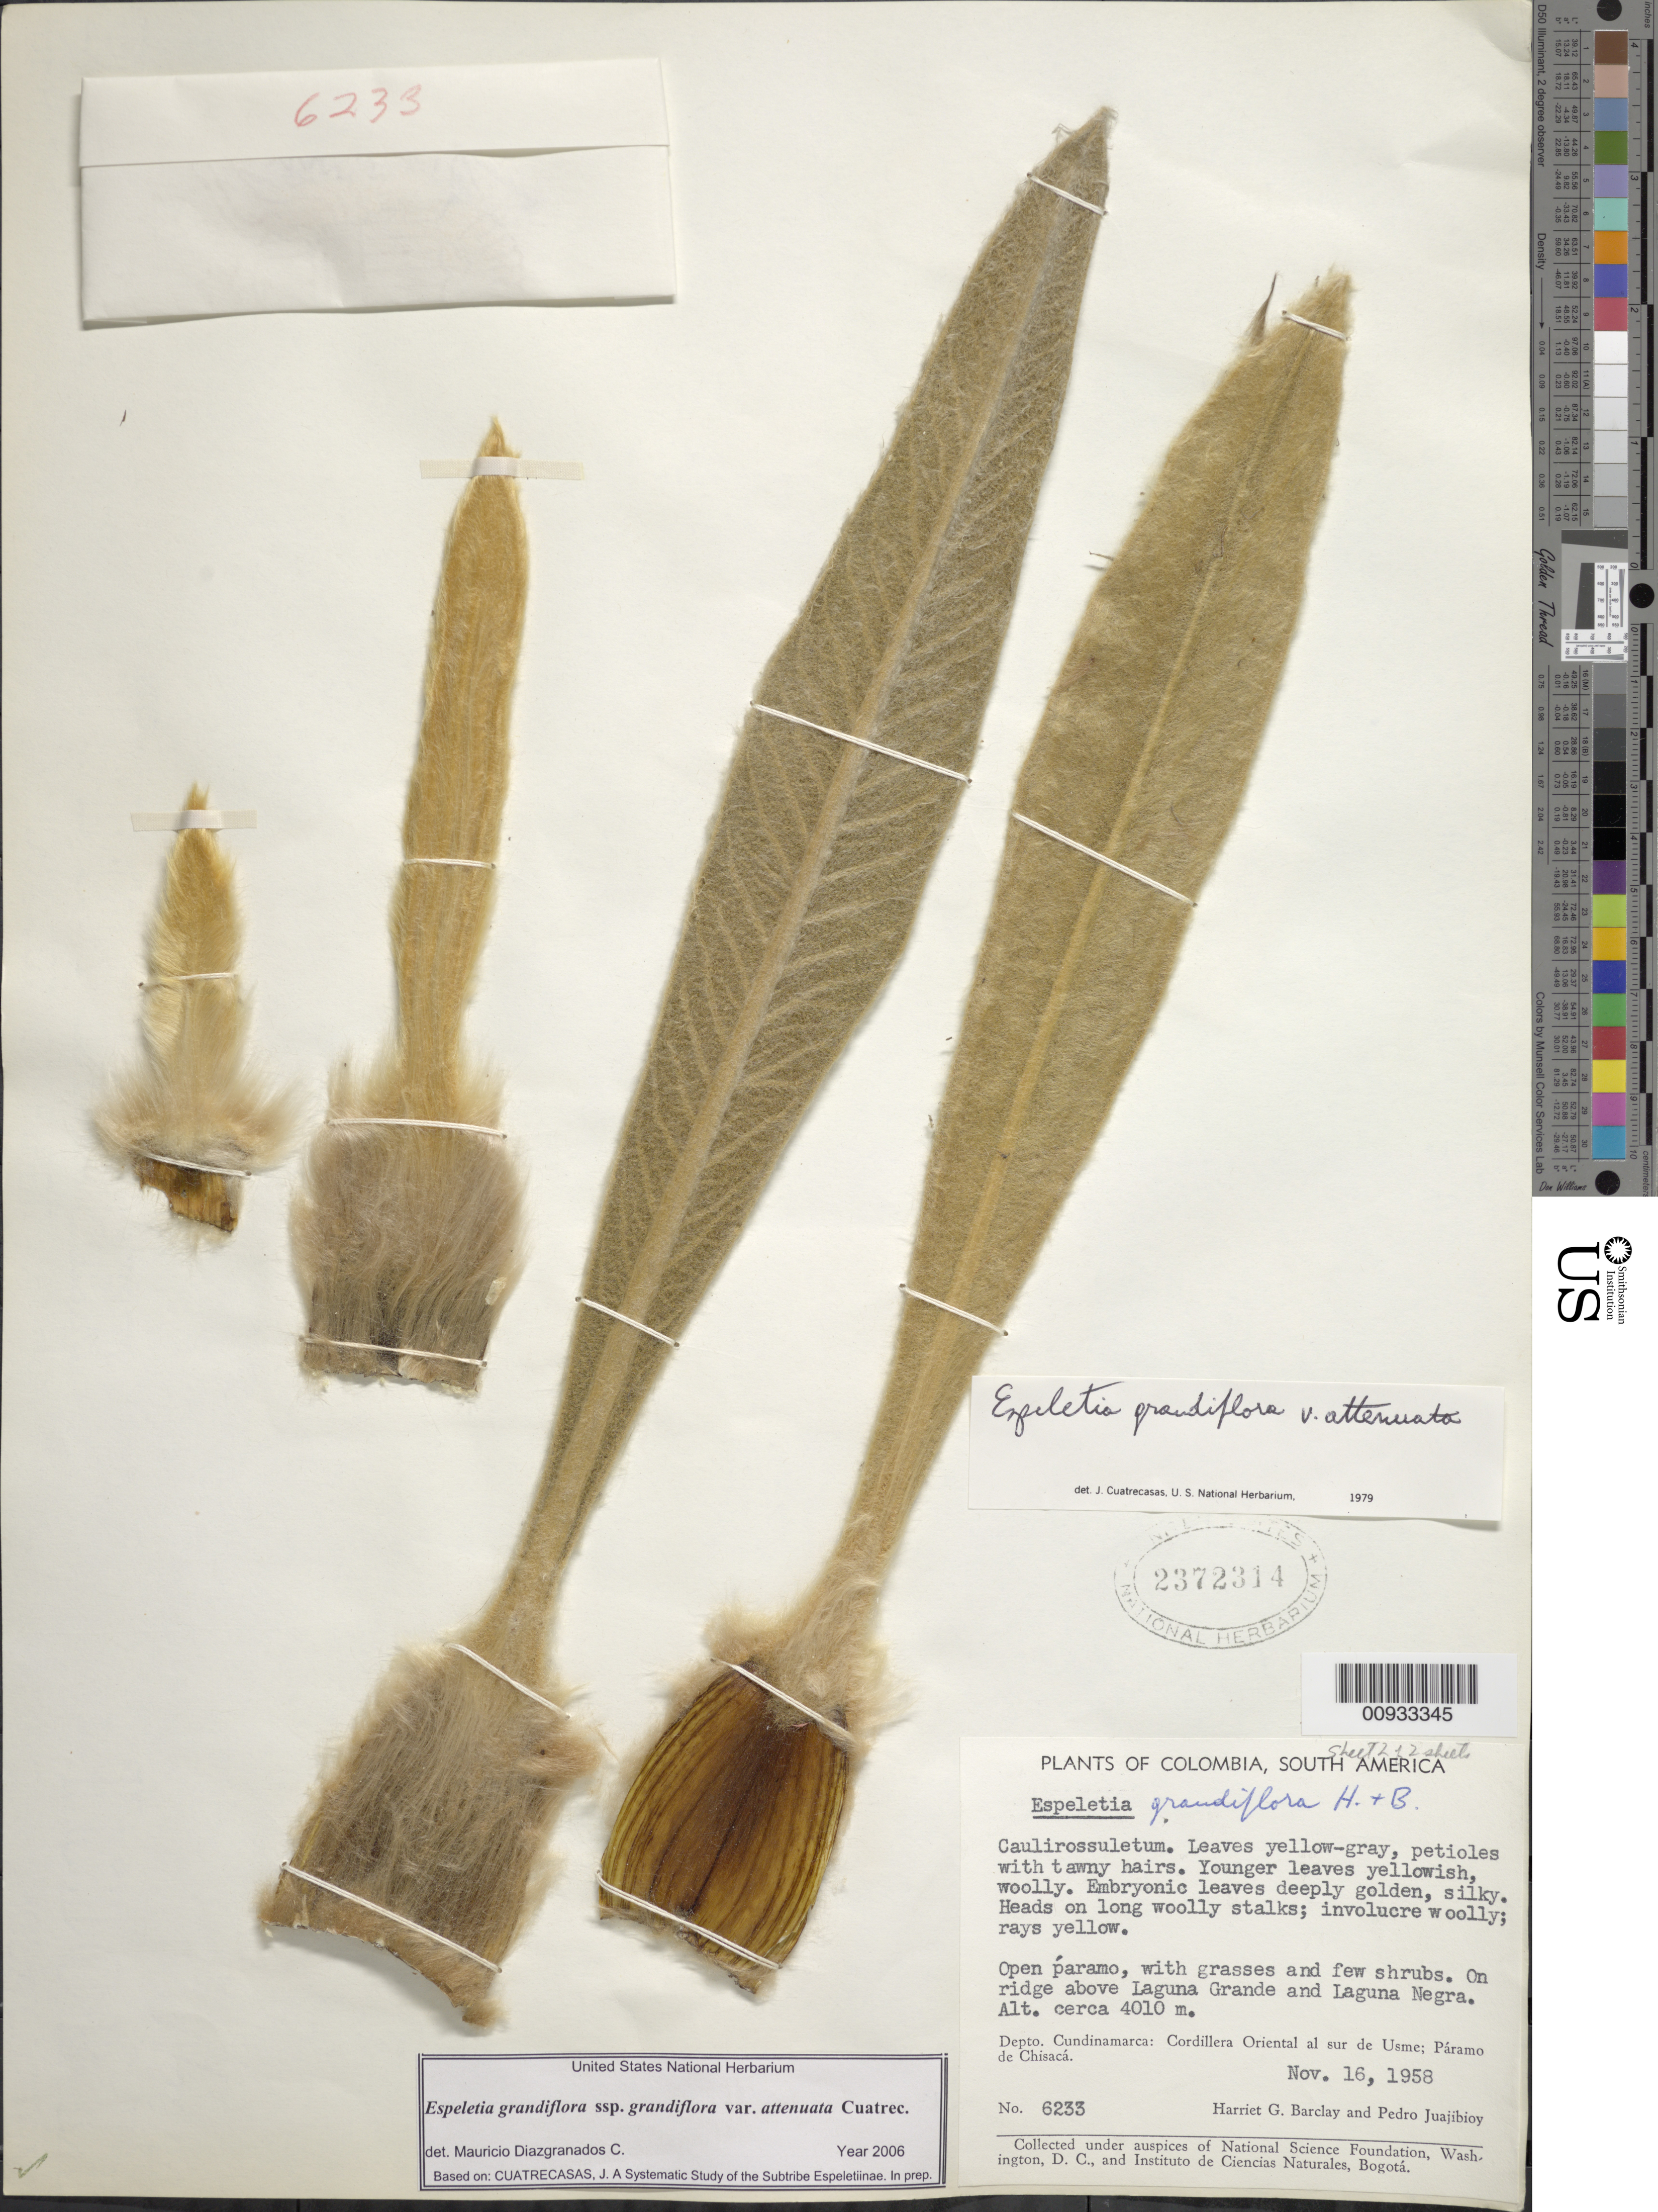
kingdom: Plantae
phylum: Tracheophyta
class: Magnoliopsida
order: Asterales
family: Asteraceae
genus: Espeletia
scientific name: Espeletia grandiflora var. attenuata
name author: Cuatrec.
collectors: H. G. Barclay & P. Juajibioy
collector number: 6233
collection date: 1958-11-16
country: Colombia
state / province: Cundinamarca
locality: Depto. Cundinamarca: Cordillera Oriental al sur de Usme; Paramo de Chisaca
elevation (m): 4010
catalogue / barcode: US 2372314